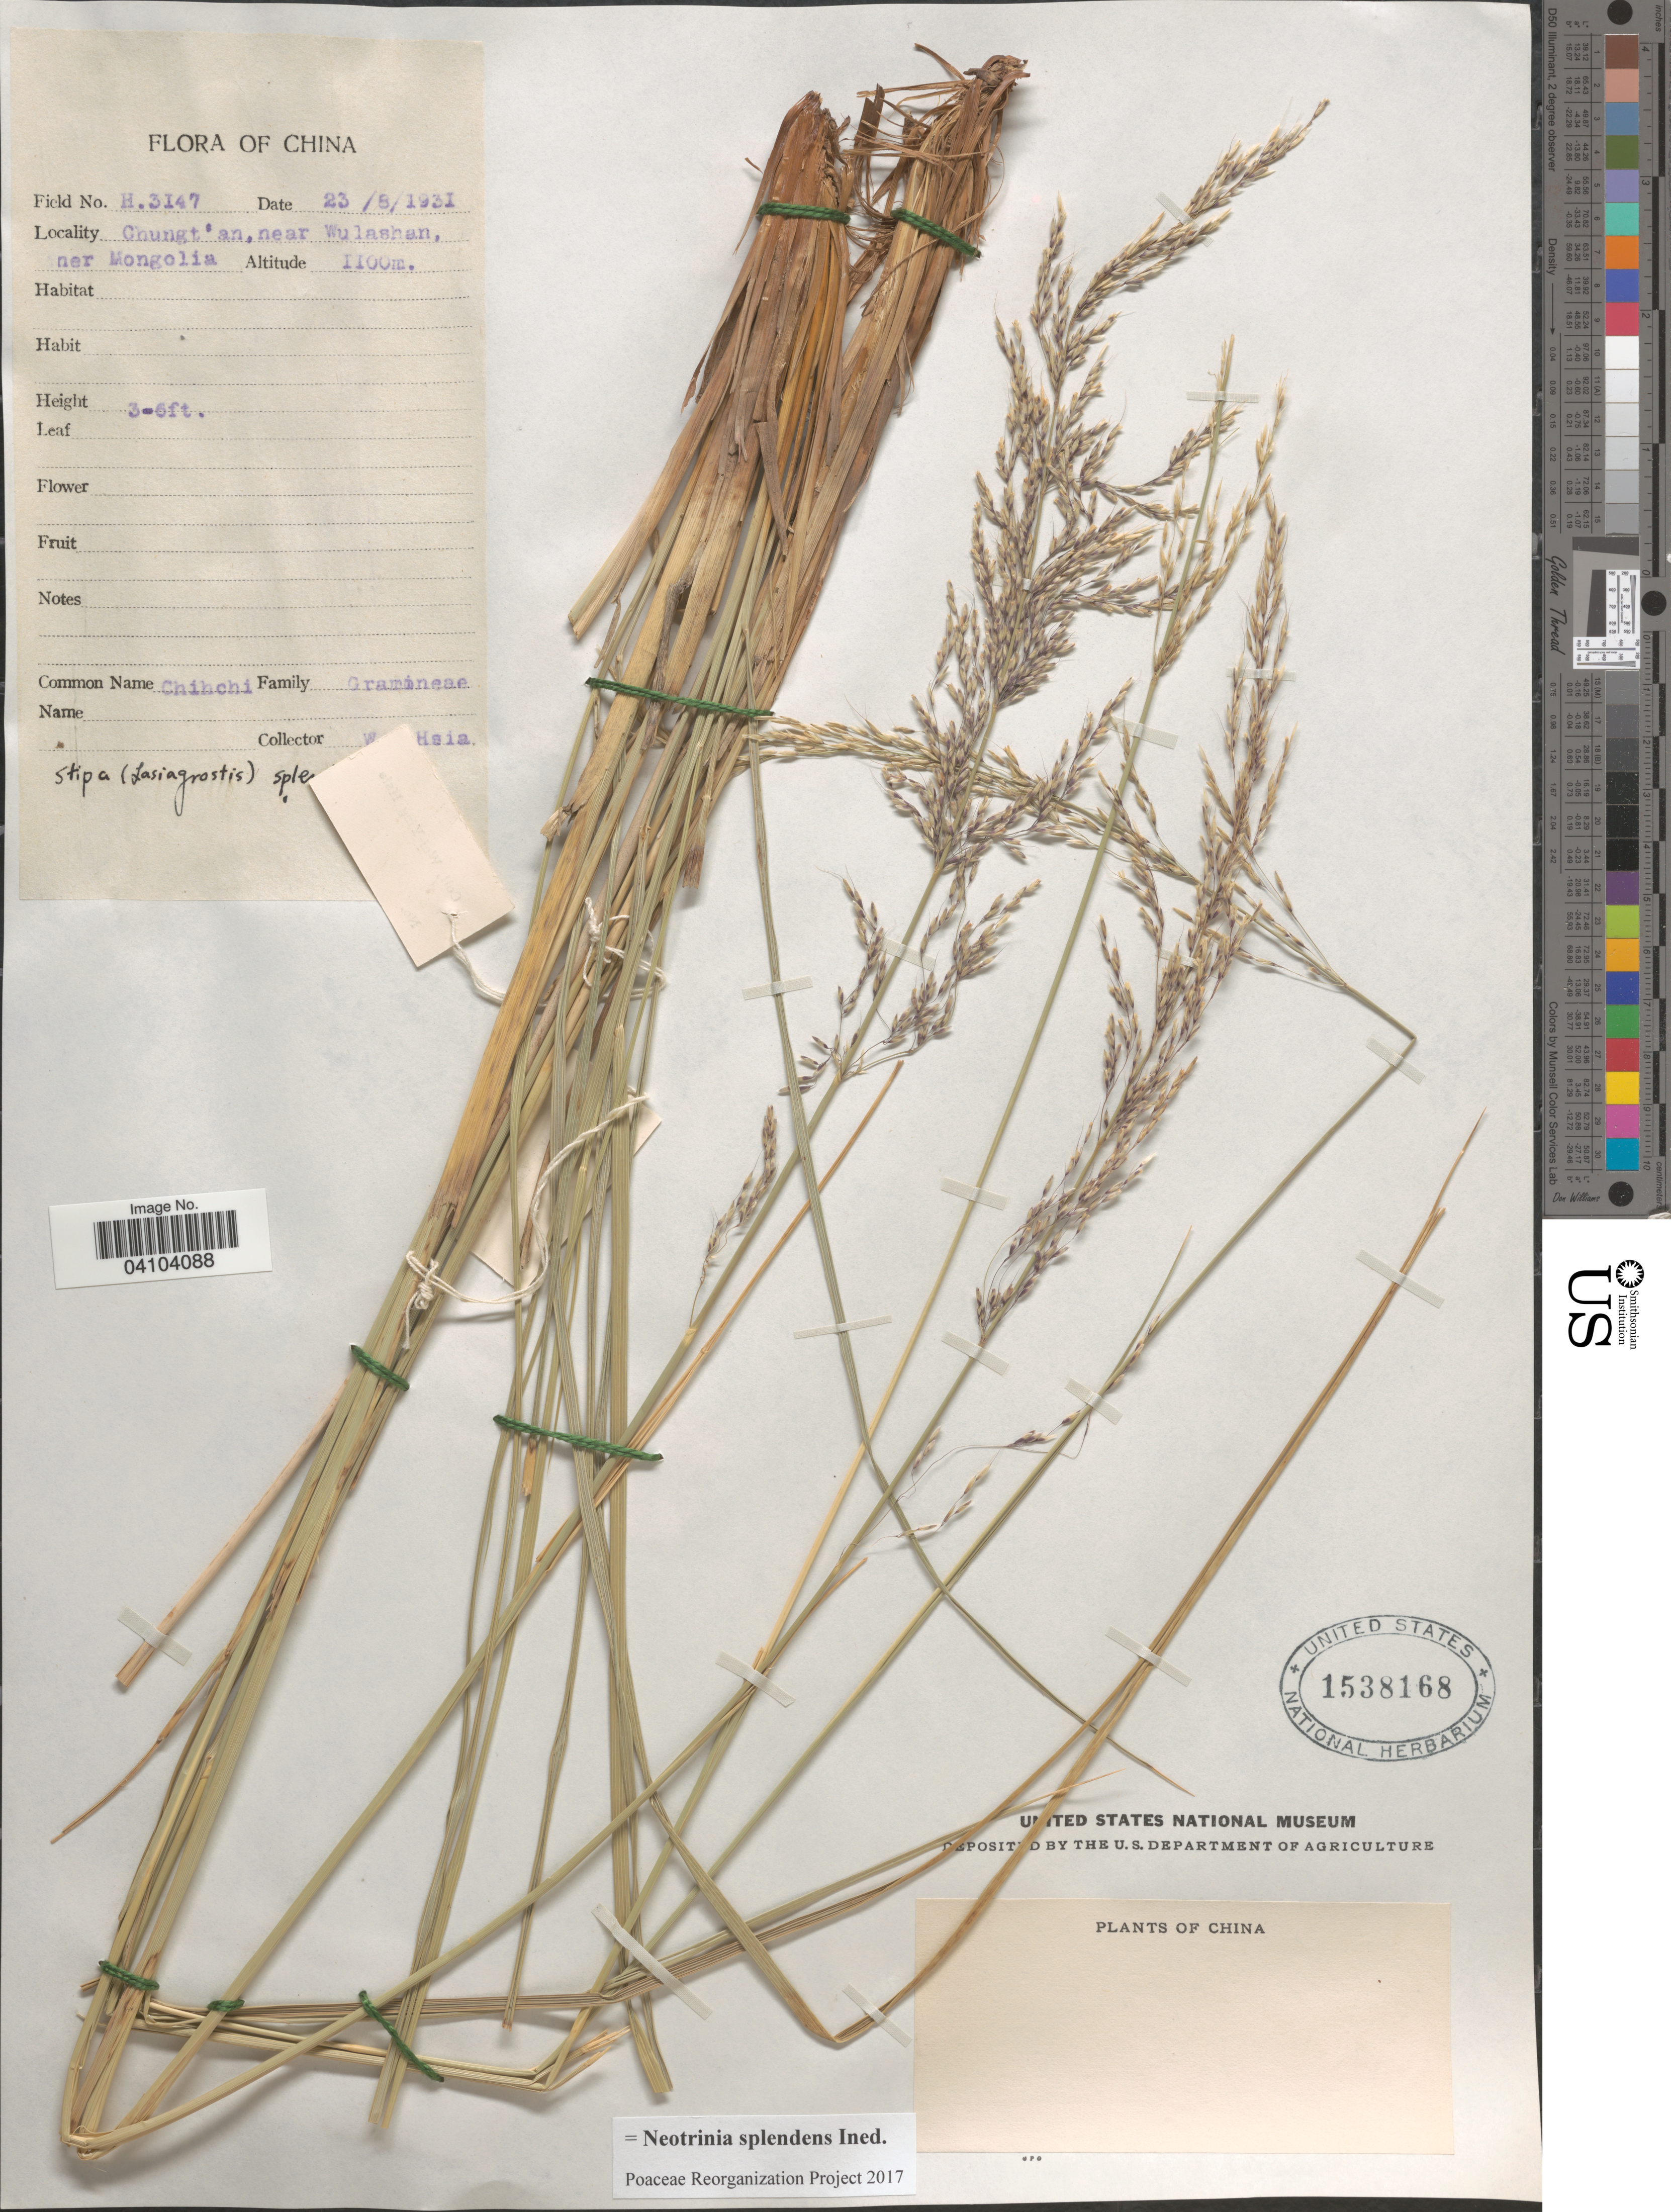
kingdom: Plantae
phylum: Tracheophyta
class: Liliopsida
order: Poales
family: Poaceae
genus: Neotrinia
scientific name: Neotrinia splendens (Trin.) M. Nobis, P.D. Gudkova & A. Nowak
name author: (Trin.)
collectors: W. Hsia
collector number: H.3147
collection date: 1931-08-23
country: China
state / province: Nei Monggol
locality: Chungt'an,near Wulashan.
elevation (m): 1100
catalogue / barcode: US 1538168